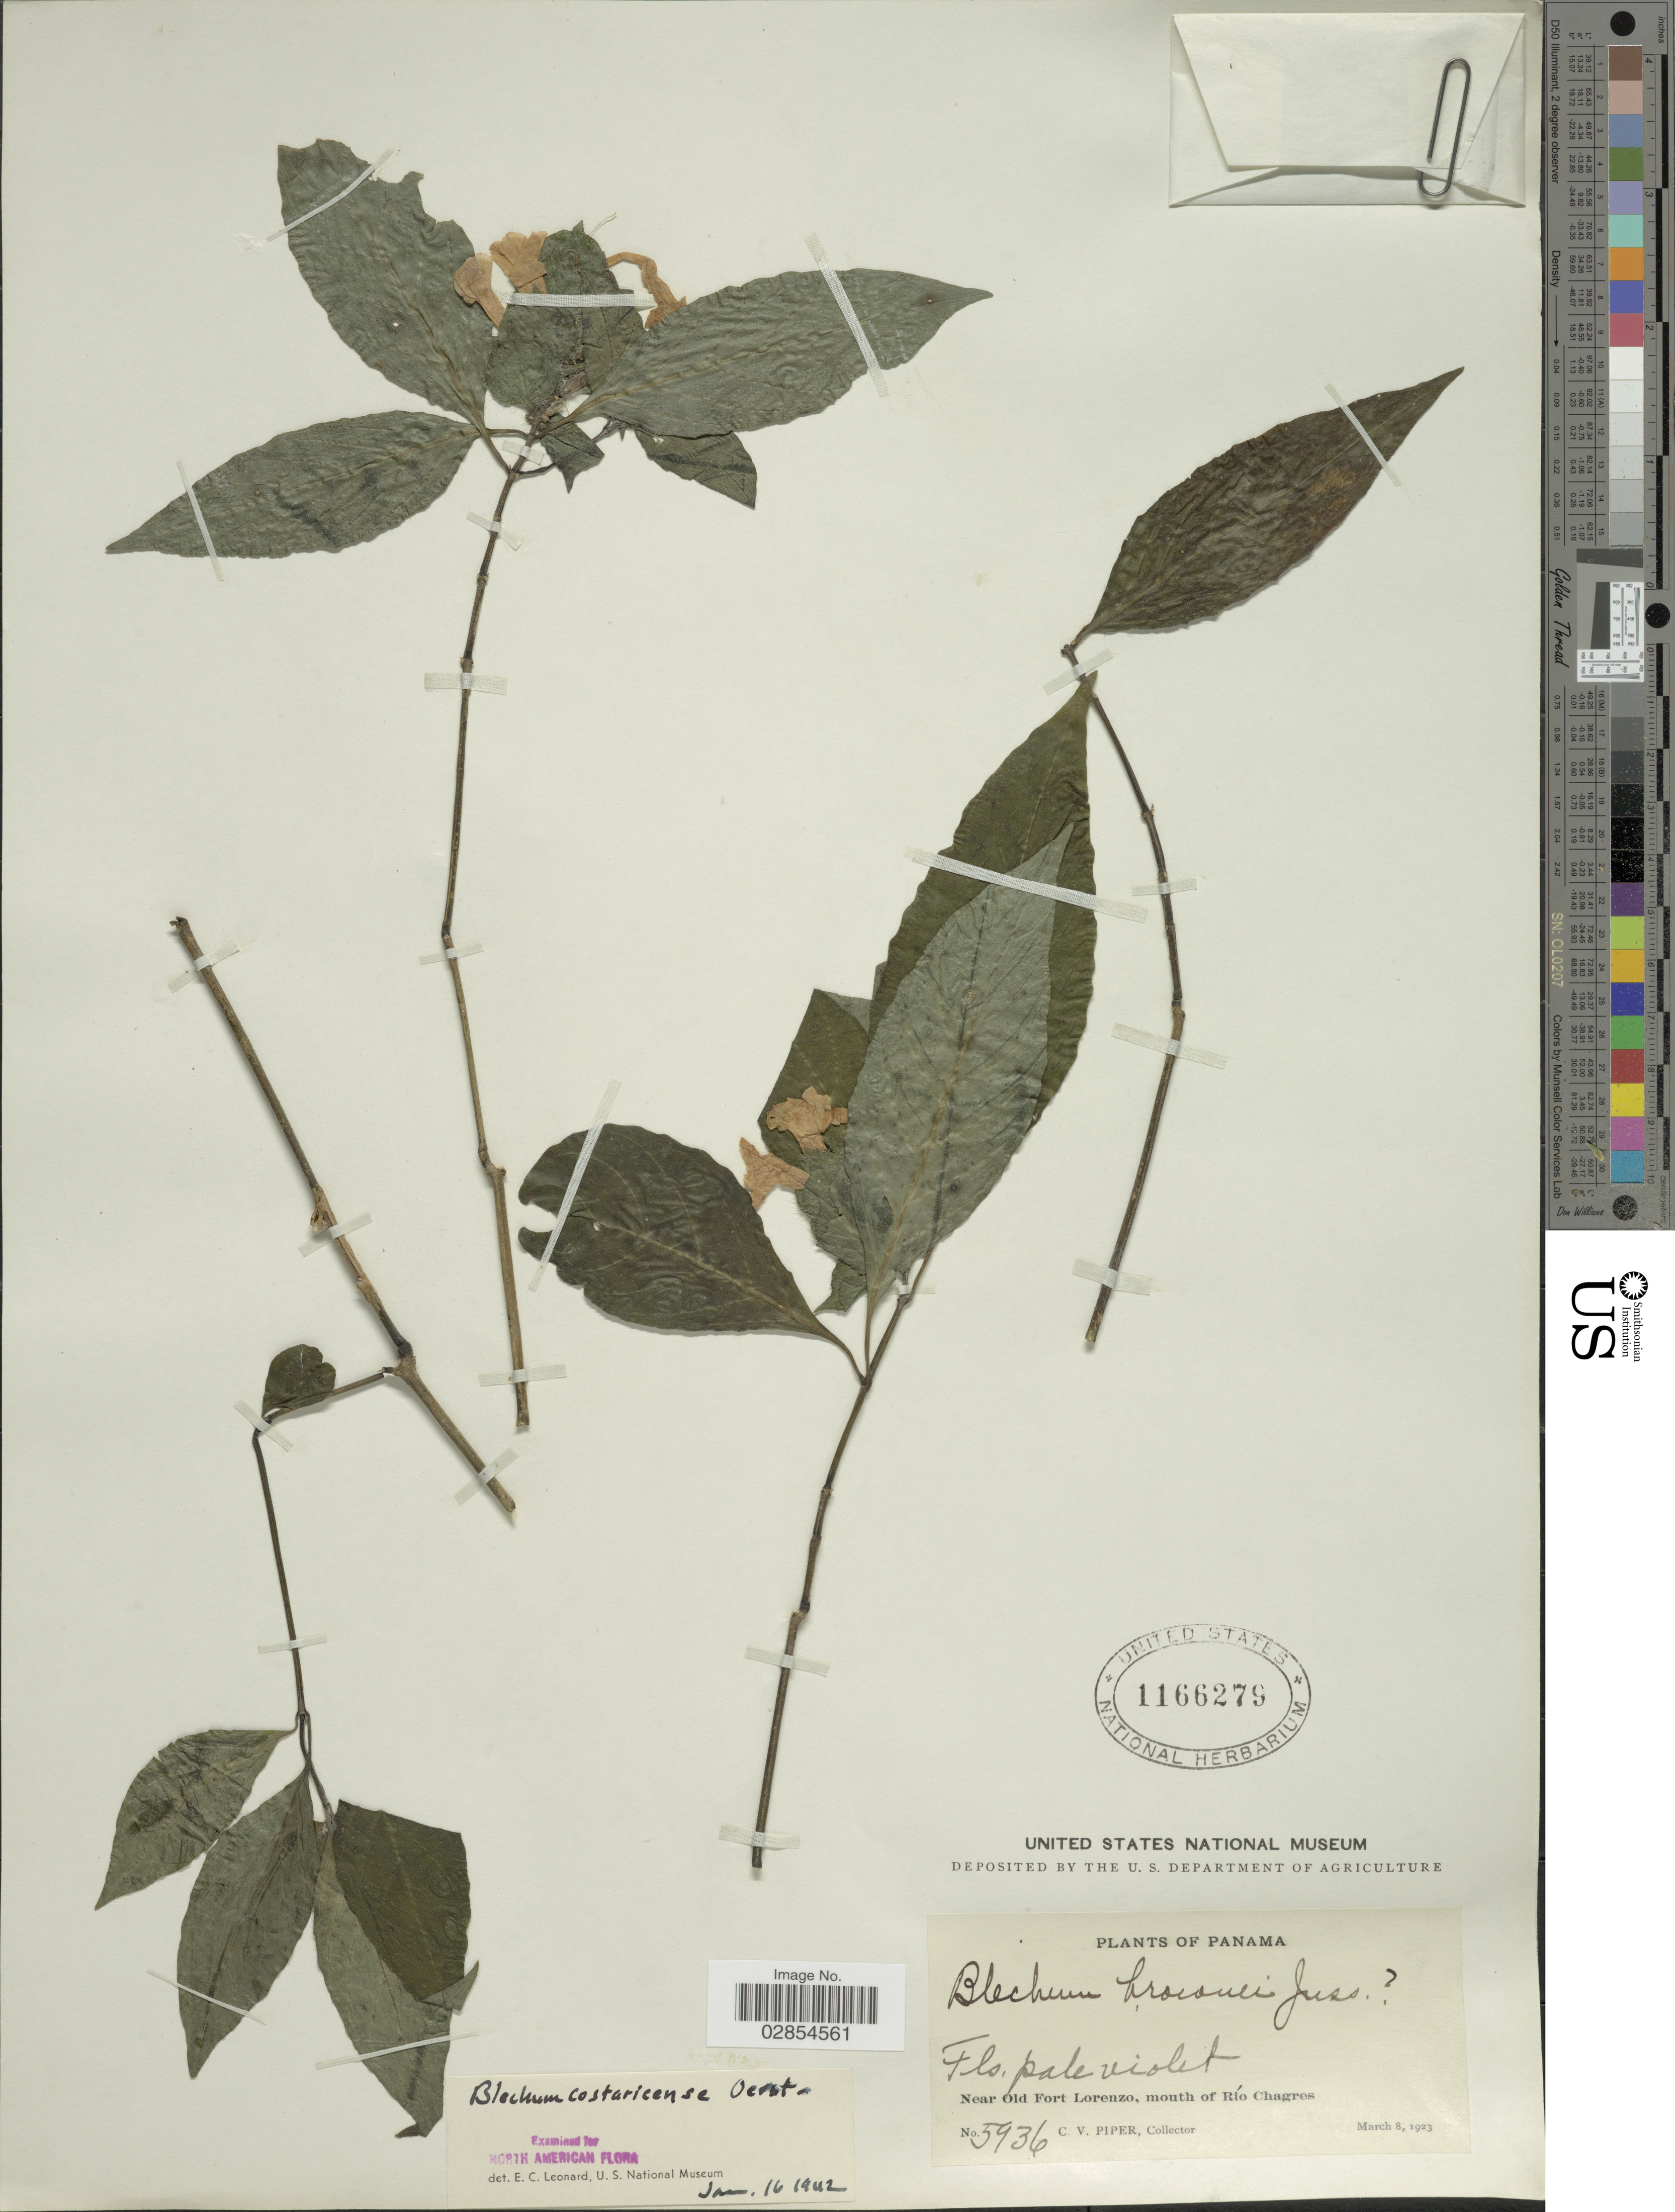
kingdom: Plantae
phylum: Tracheophyta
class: Magnoliopsida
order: Lamiales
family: Acanthaceae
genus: Blechum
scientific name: Blechum costaricense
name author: Oerst.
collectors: C. V. Piper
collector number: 5936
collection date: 1923-03-08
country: Panama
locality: Near Old Fort Lorenzo, mouth of Río Chagres.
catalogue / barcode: US 1166279